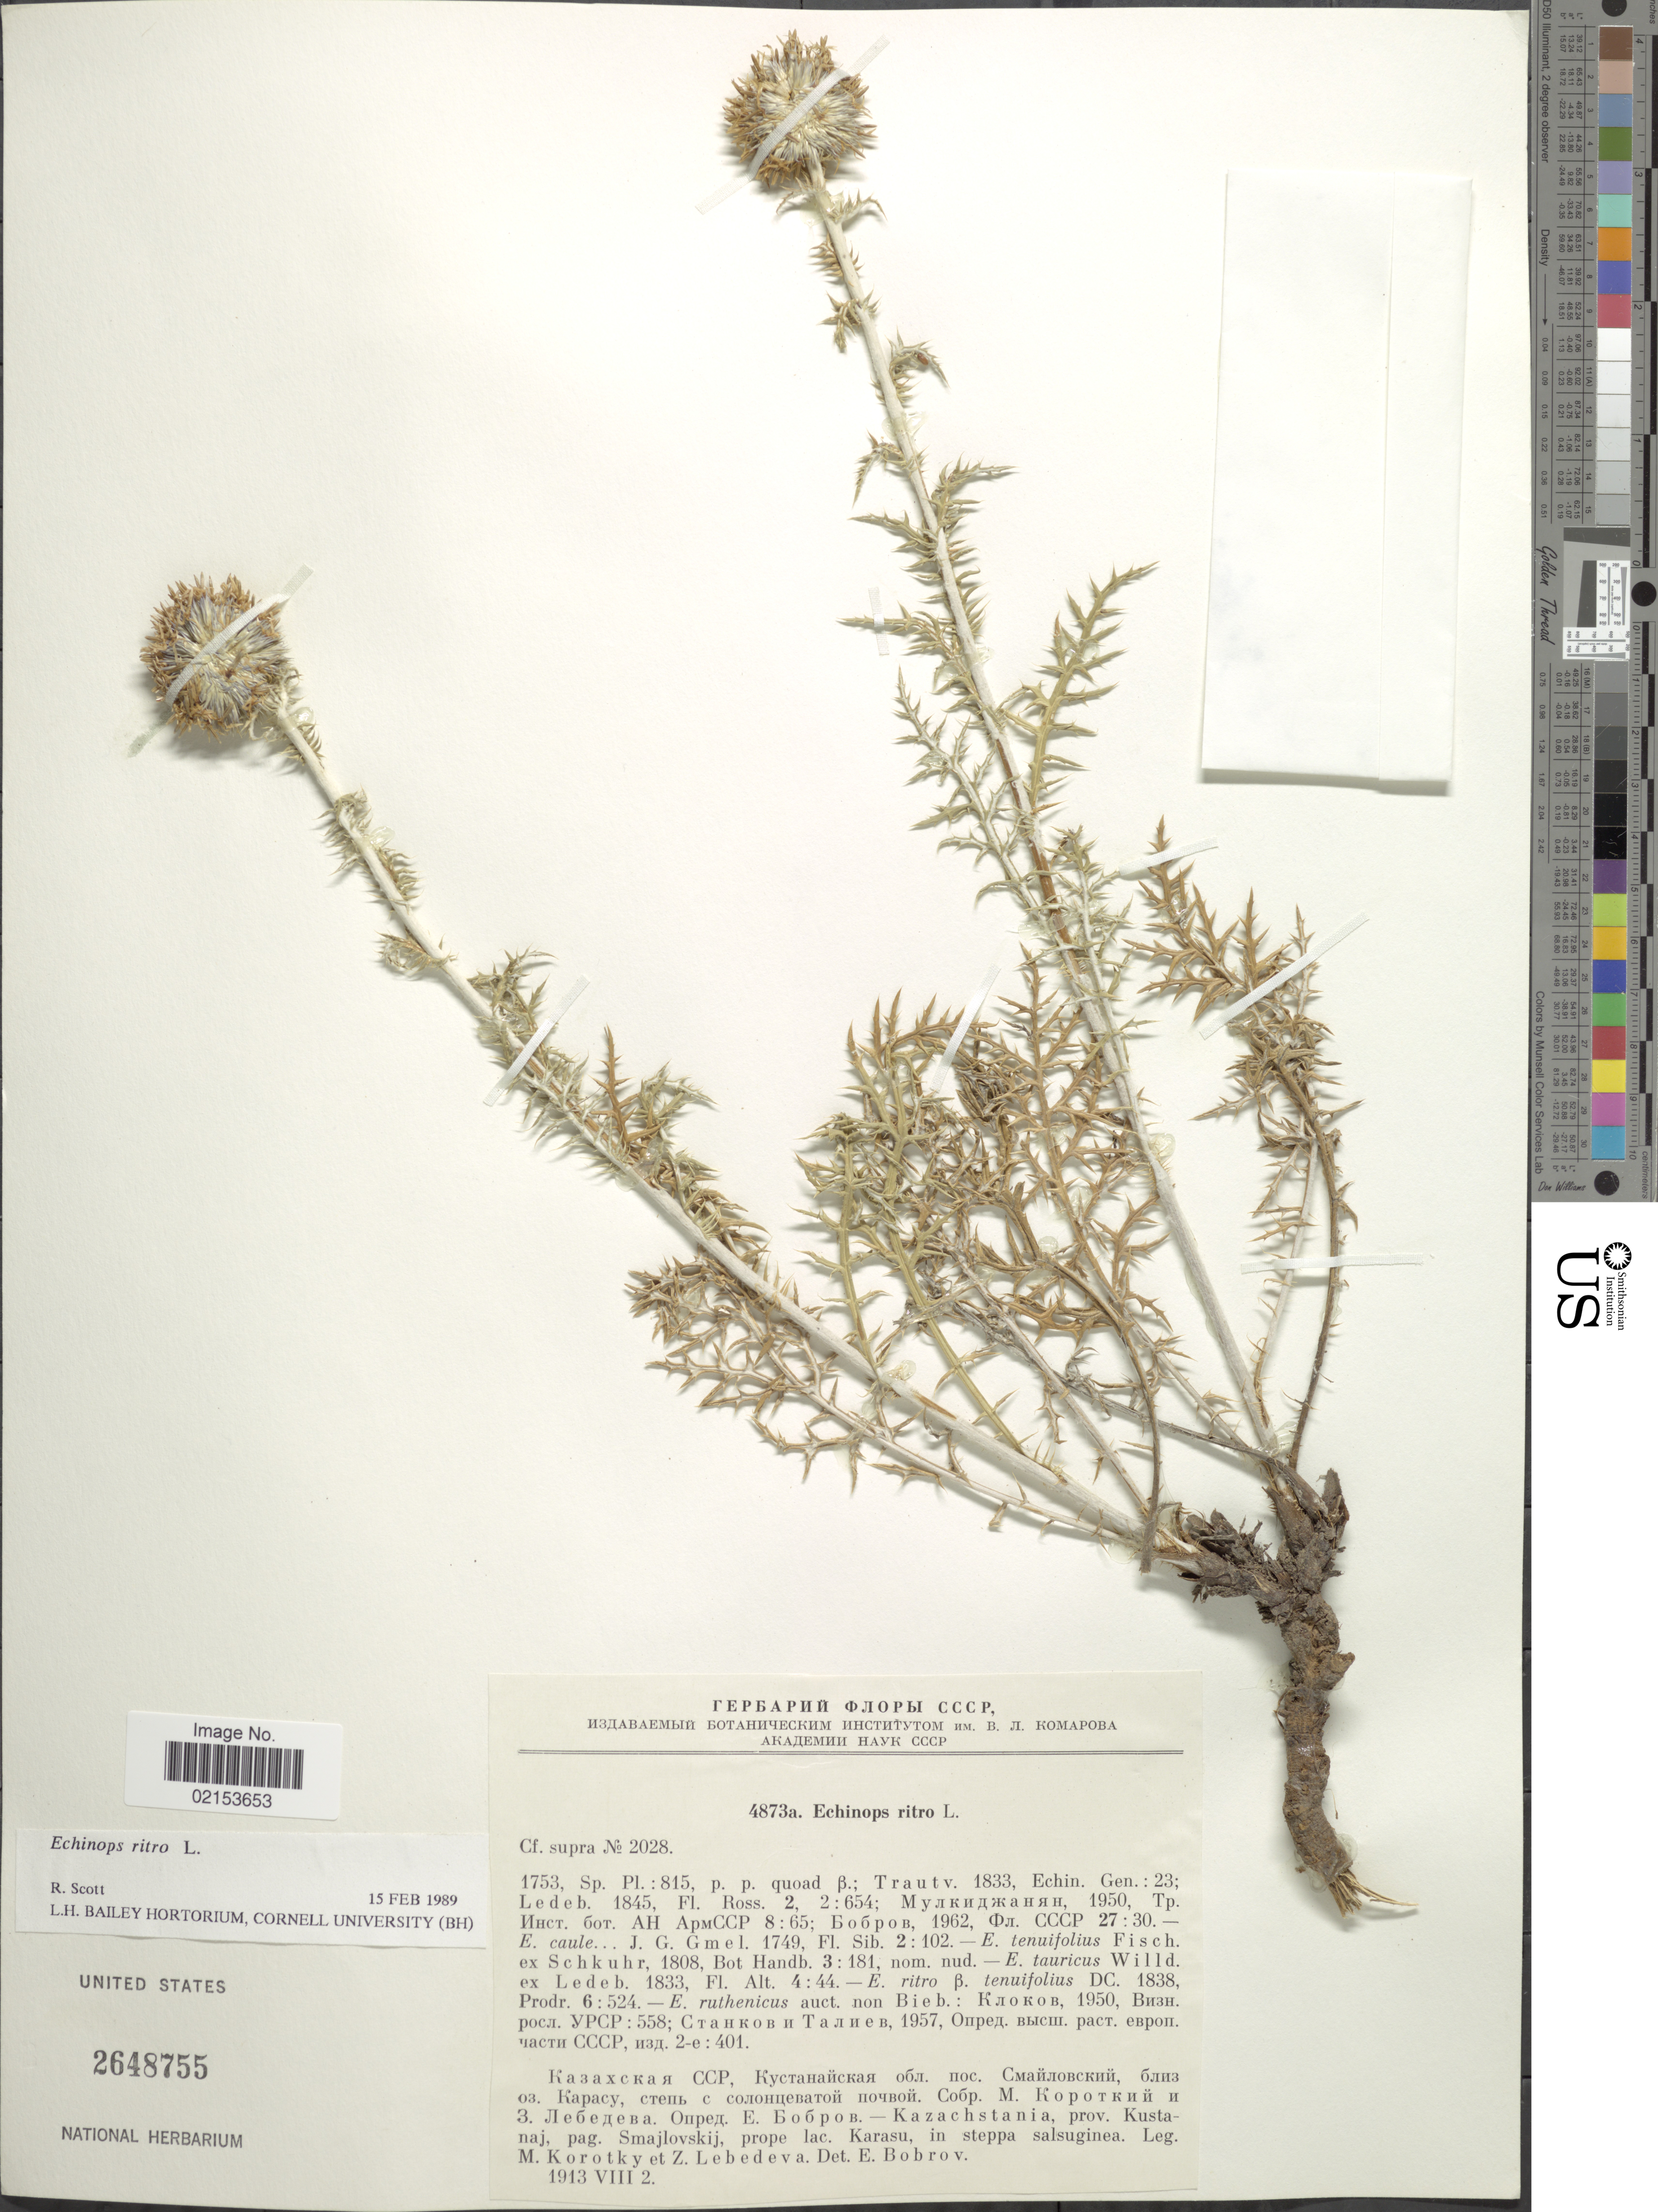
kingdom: Plantae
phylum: Tracheophyta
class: Magnoliopsida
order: Asterales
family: Asteraceae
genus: Echinops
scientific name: Echinops ritro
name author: L.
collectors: M. Korotky & Z. Lebedeva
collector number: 4873a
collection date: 1913-08-02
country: Kazakhstan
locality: Prov. Kustanaj, pag. Smajlovskij, prope lac. Karasu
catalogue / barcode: US 2648755